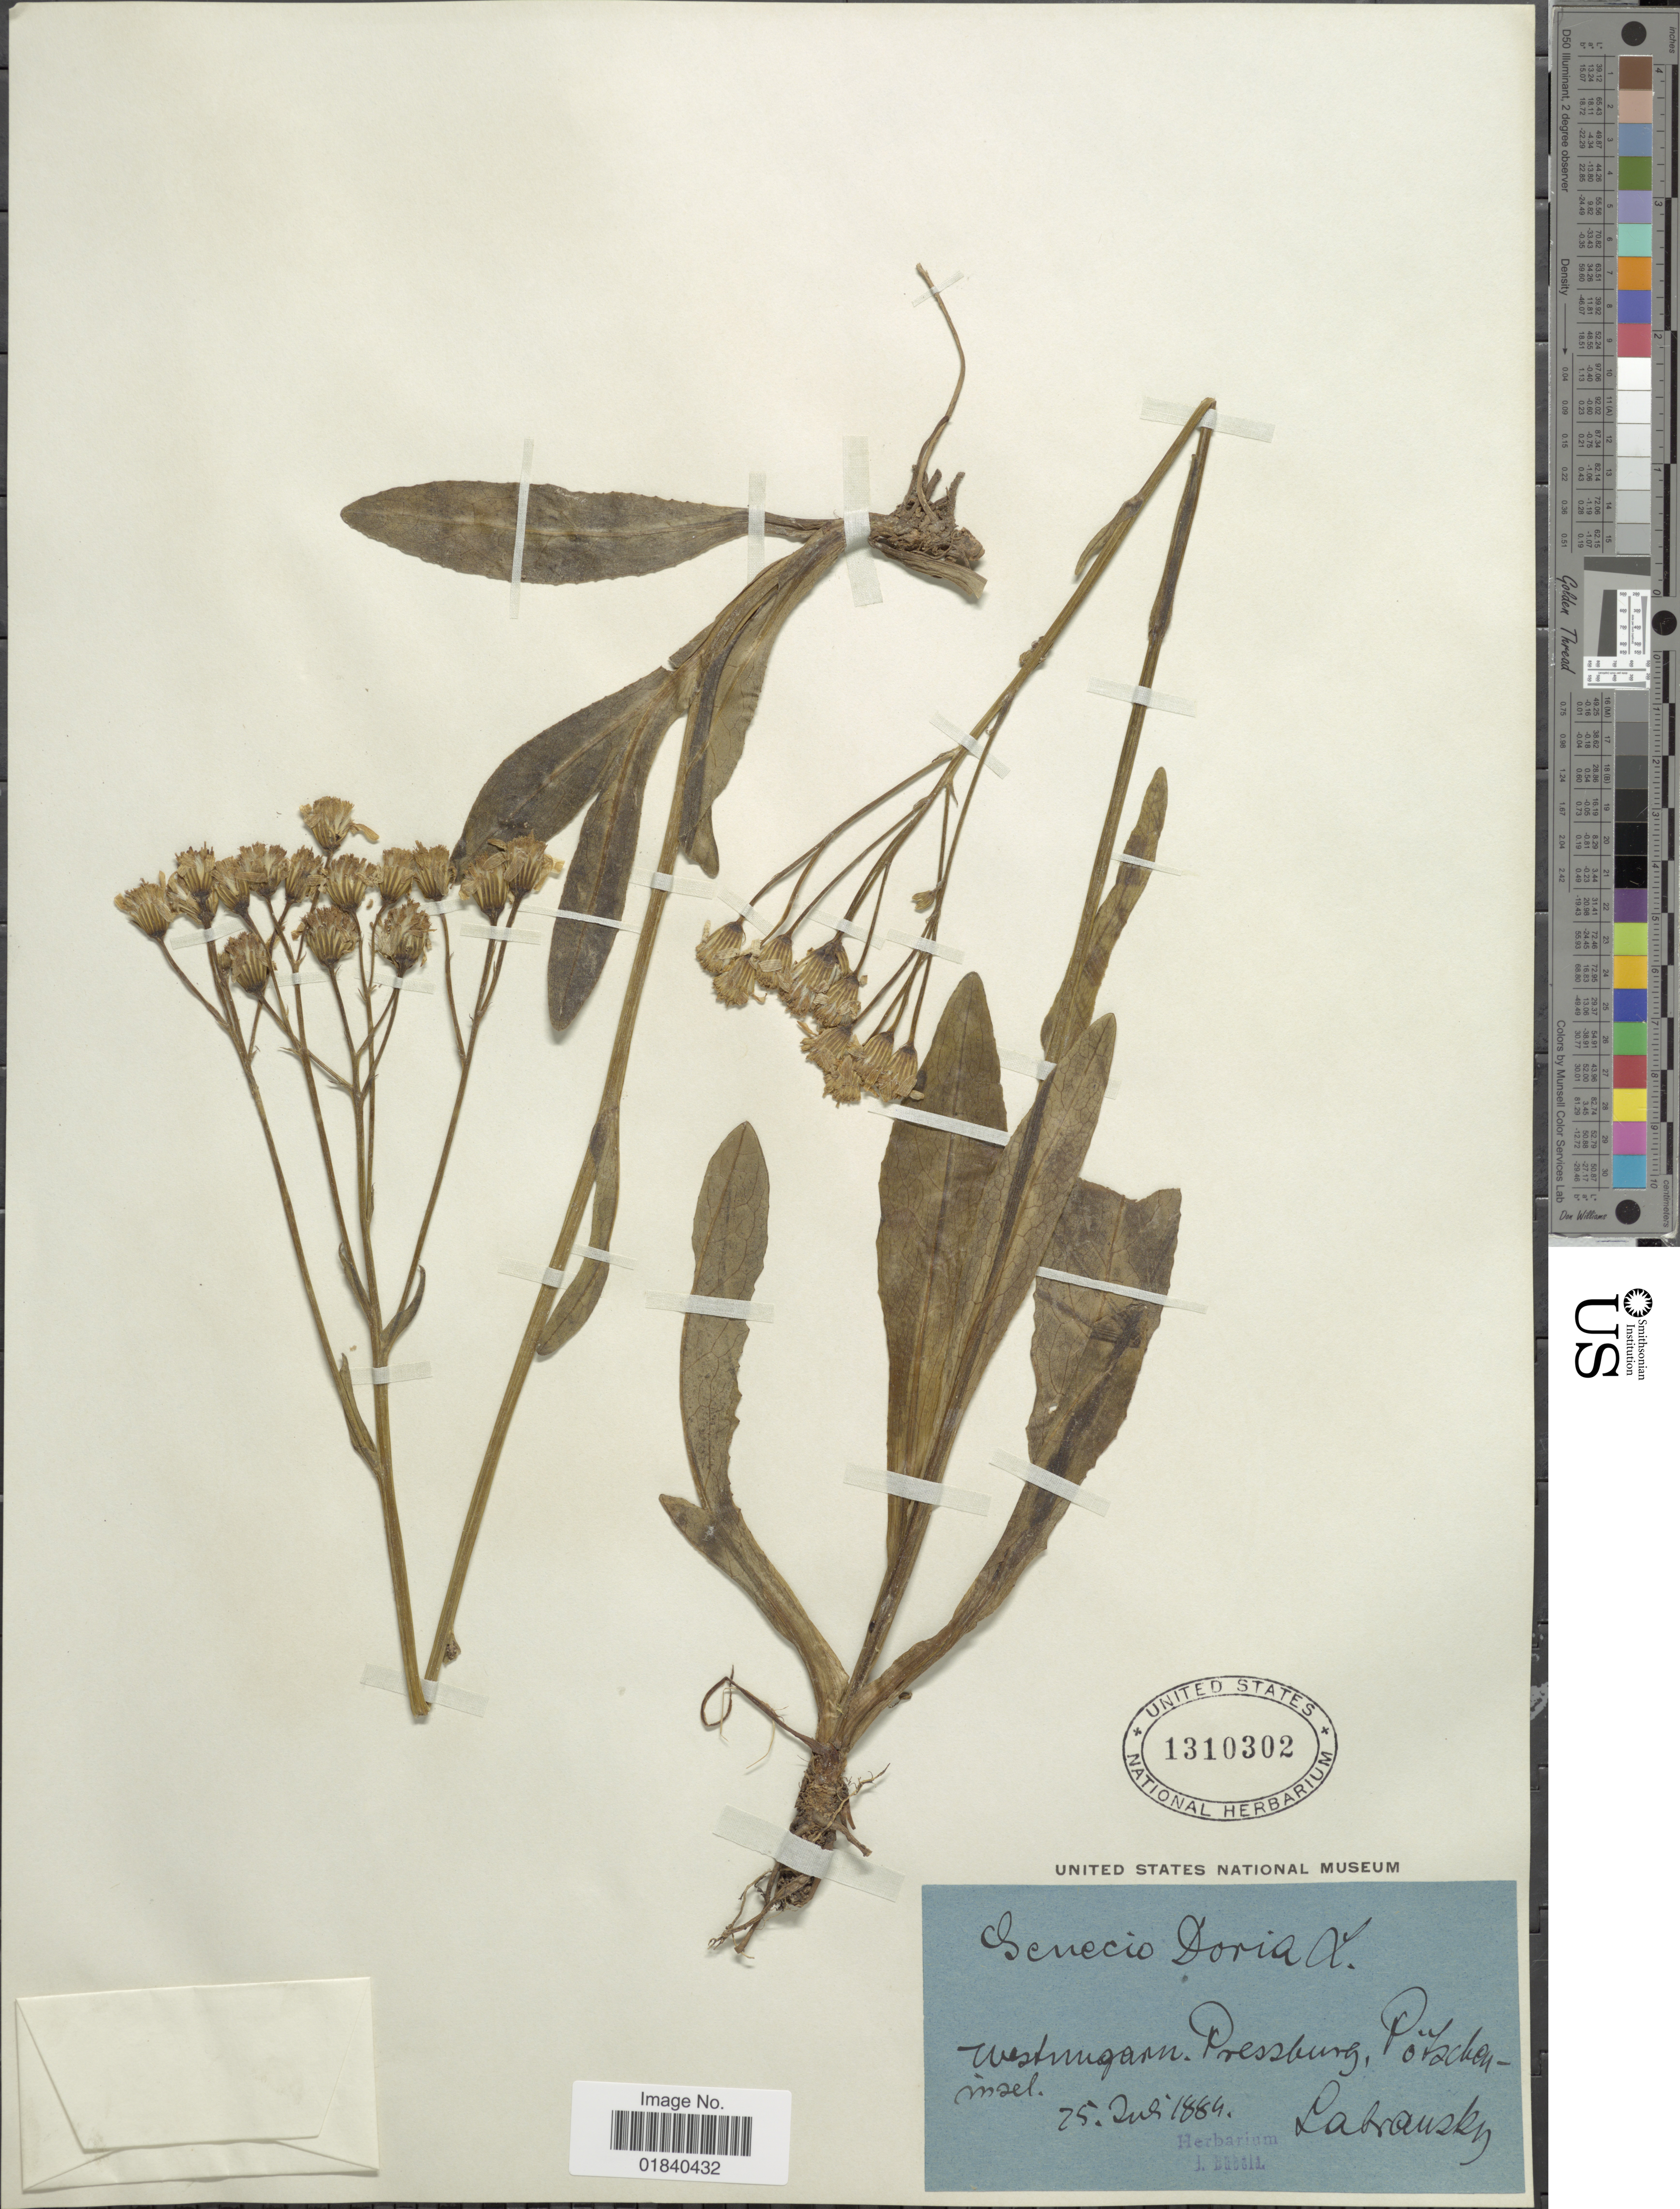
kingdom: Plantae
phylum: Tracheophyta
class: Magnoliopsida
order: Asterales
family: Asteraceae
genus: Senecio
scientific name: Senecio doria L.. nom. cons.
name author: L.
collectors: Labransky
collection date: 1884-07-25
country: Slovakia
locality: Westmogarn, Pressburg, Potschen insel. [interpreted]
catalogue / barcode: US 1310302